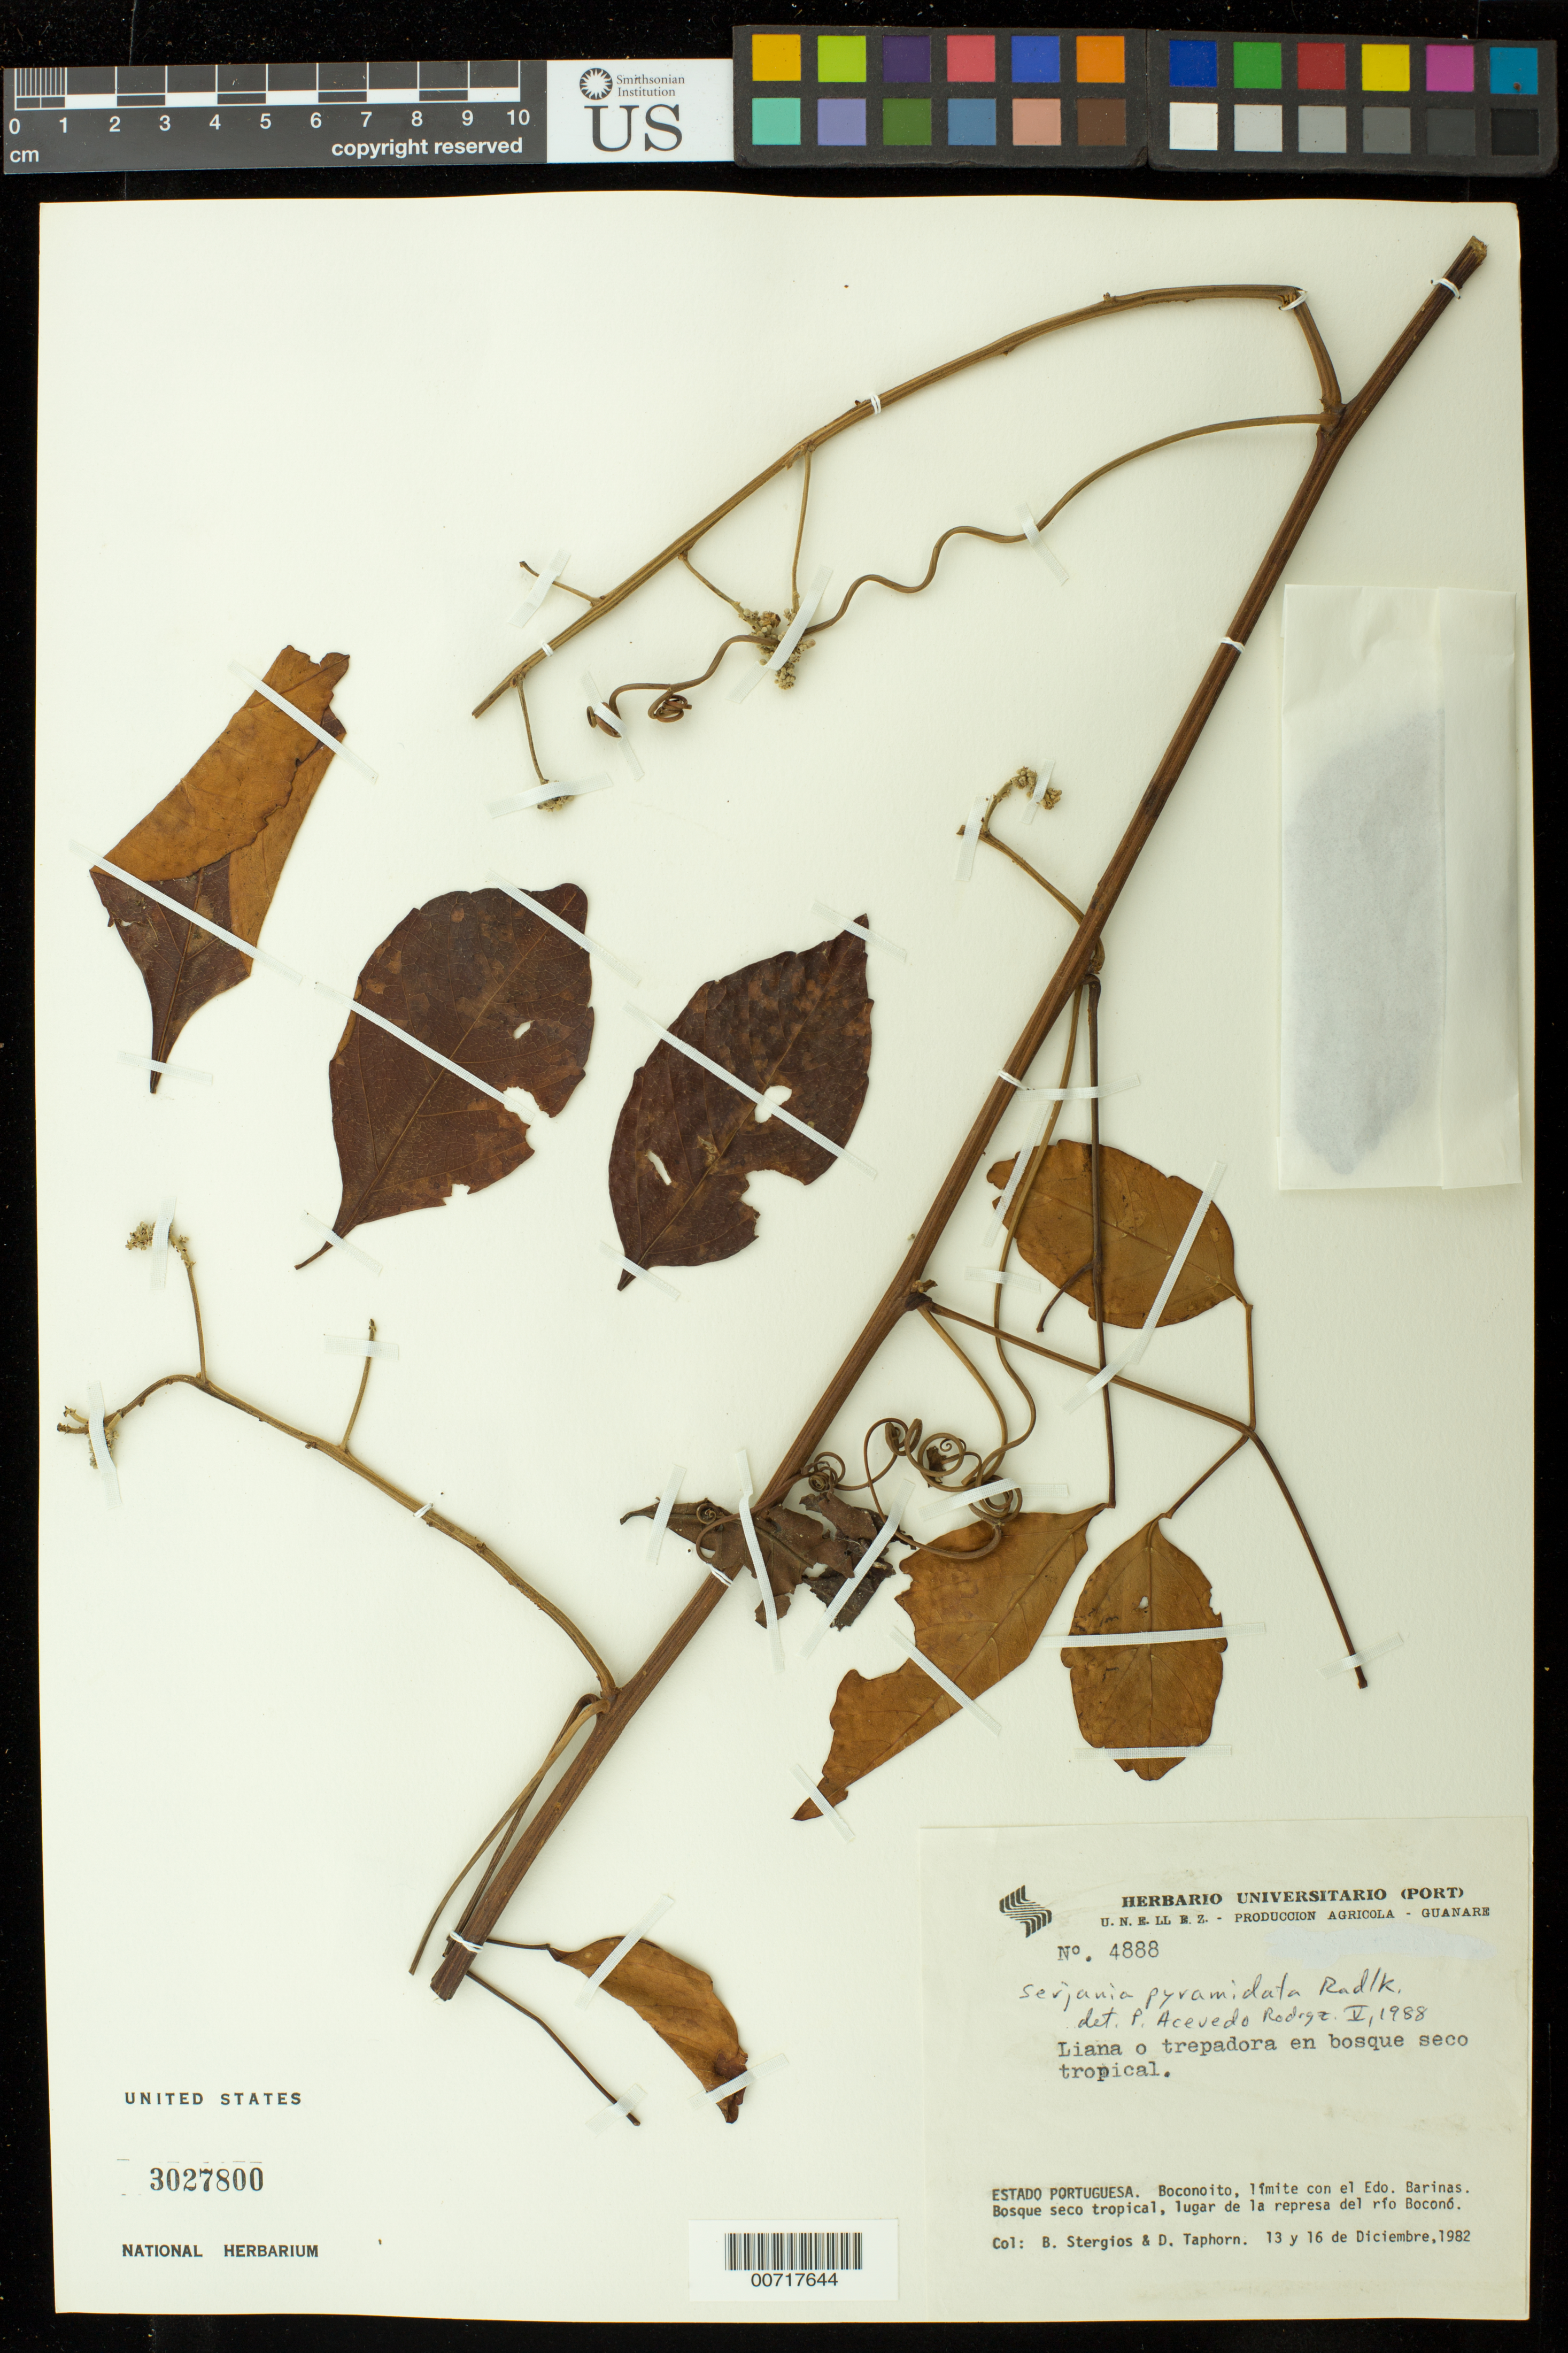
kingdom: Plantae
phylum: Tracheophyta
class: Magnoliopsida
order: Sapindales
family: Sapindaceae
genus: Serjania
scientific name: Serjania pyramidata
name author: Radlk.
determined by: Acevedo-Rodríguez, P., (BOT), Smithsonian Institution - National Museum of Natural History (UNITED STATES)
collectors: B. G. Stergios & D. Taphorn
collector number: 4888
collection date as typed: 13 Dec 1982 to 16 Dec 1982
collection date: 1982-12-13/1982-12-16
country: Venezuela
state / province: Portuguesa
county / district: San Genaro de Boconoito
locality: Boconoito, límite con el Edo. Barinas, lugar de la represa del río Boconó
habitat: Bosque seco tropical, lugar de la repressa del rio Boconó.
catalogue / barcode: US 3027800